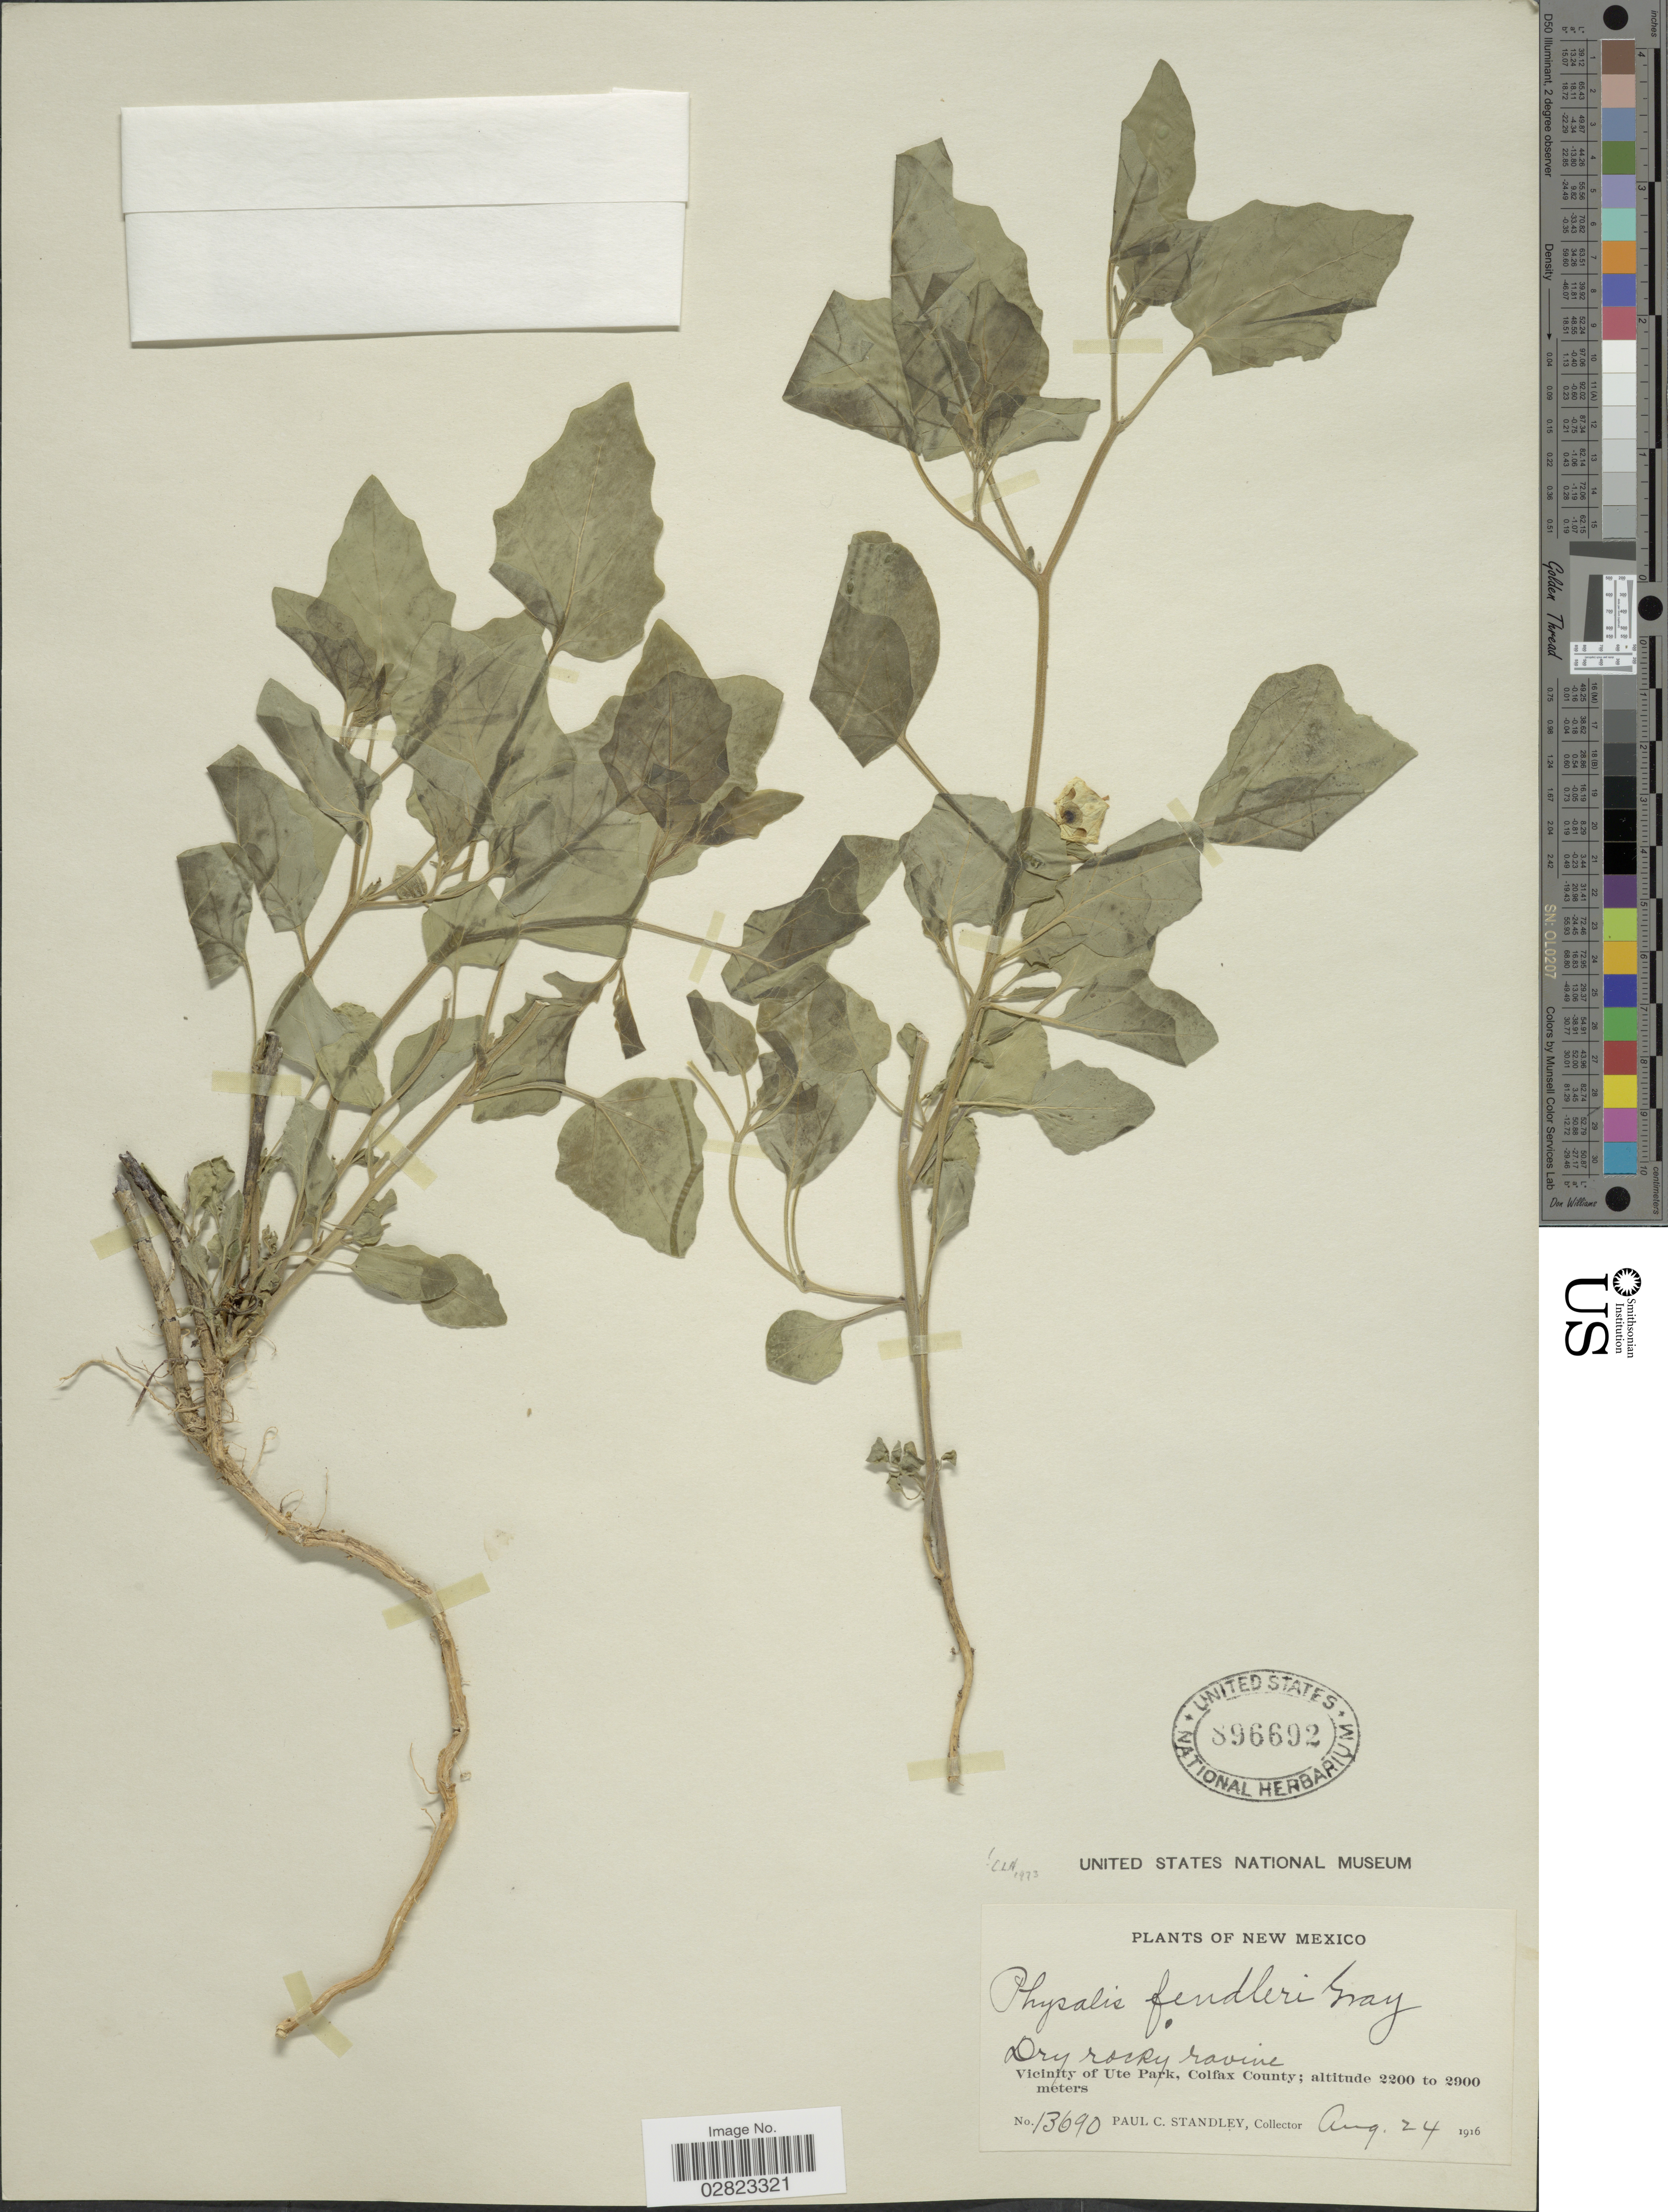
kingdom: Plantae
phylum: Tracheophyta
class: Magnoliopsida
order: Solanales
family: Solanaceae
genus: Physalis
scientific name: Physalis fendleri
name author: A. Gray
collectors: P. C. Standley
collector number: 13690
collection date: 1916-08-24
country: United States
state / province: New Mexico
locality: Vicinity of Ute Park, Colfax County.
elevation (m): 2200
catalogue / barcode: US 896692